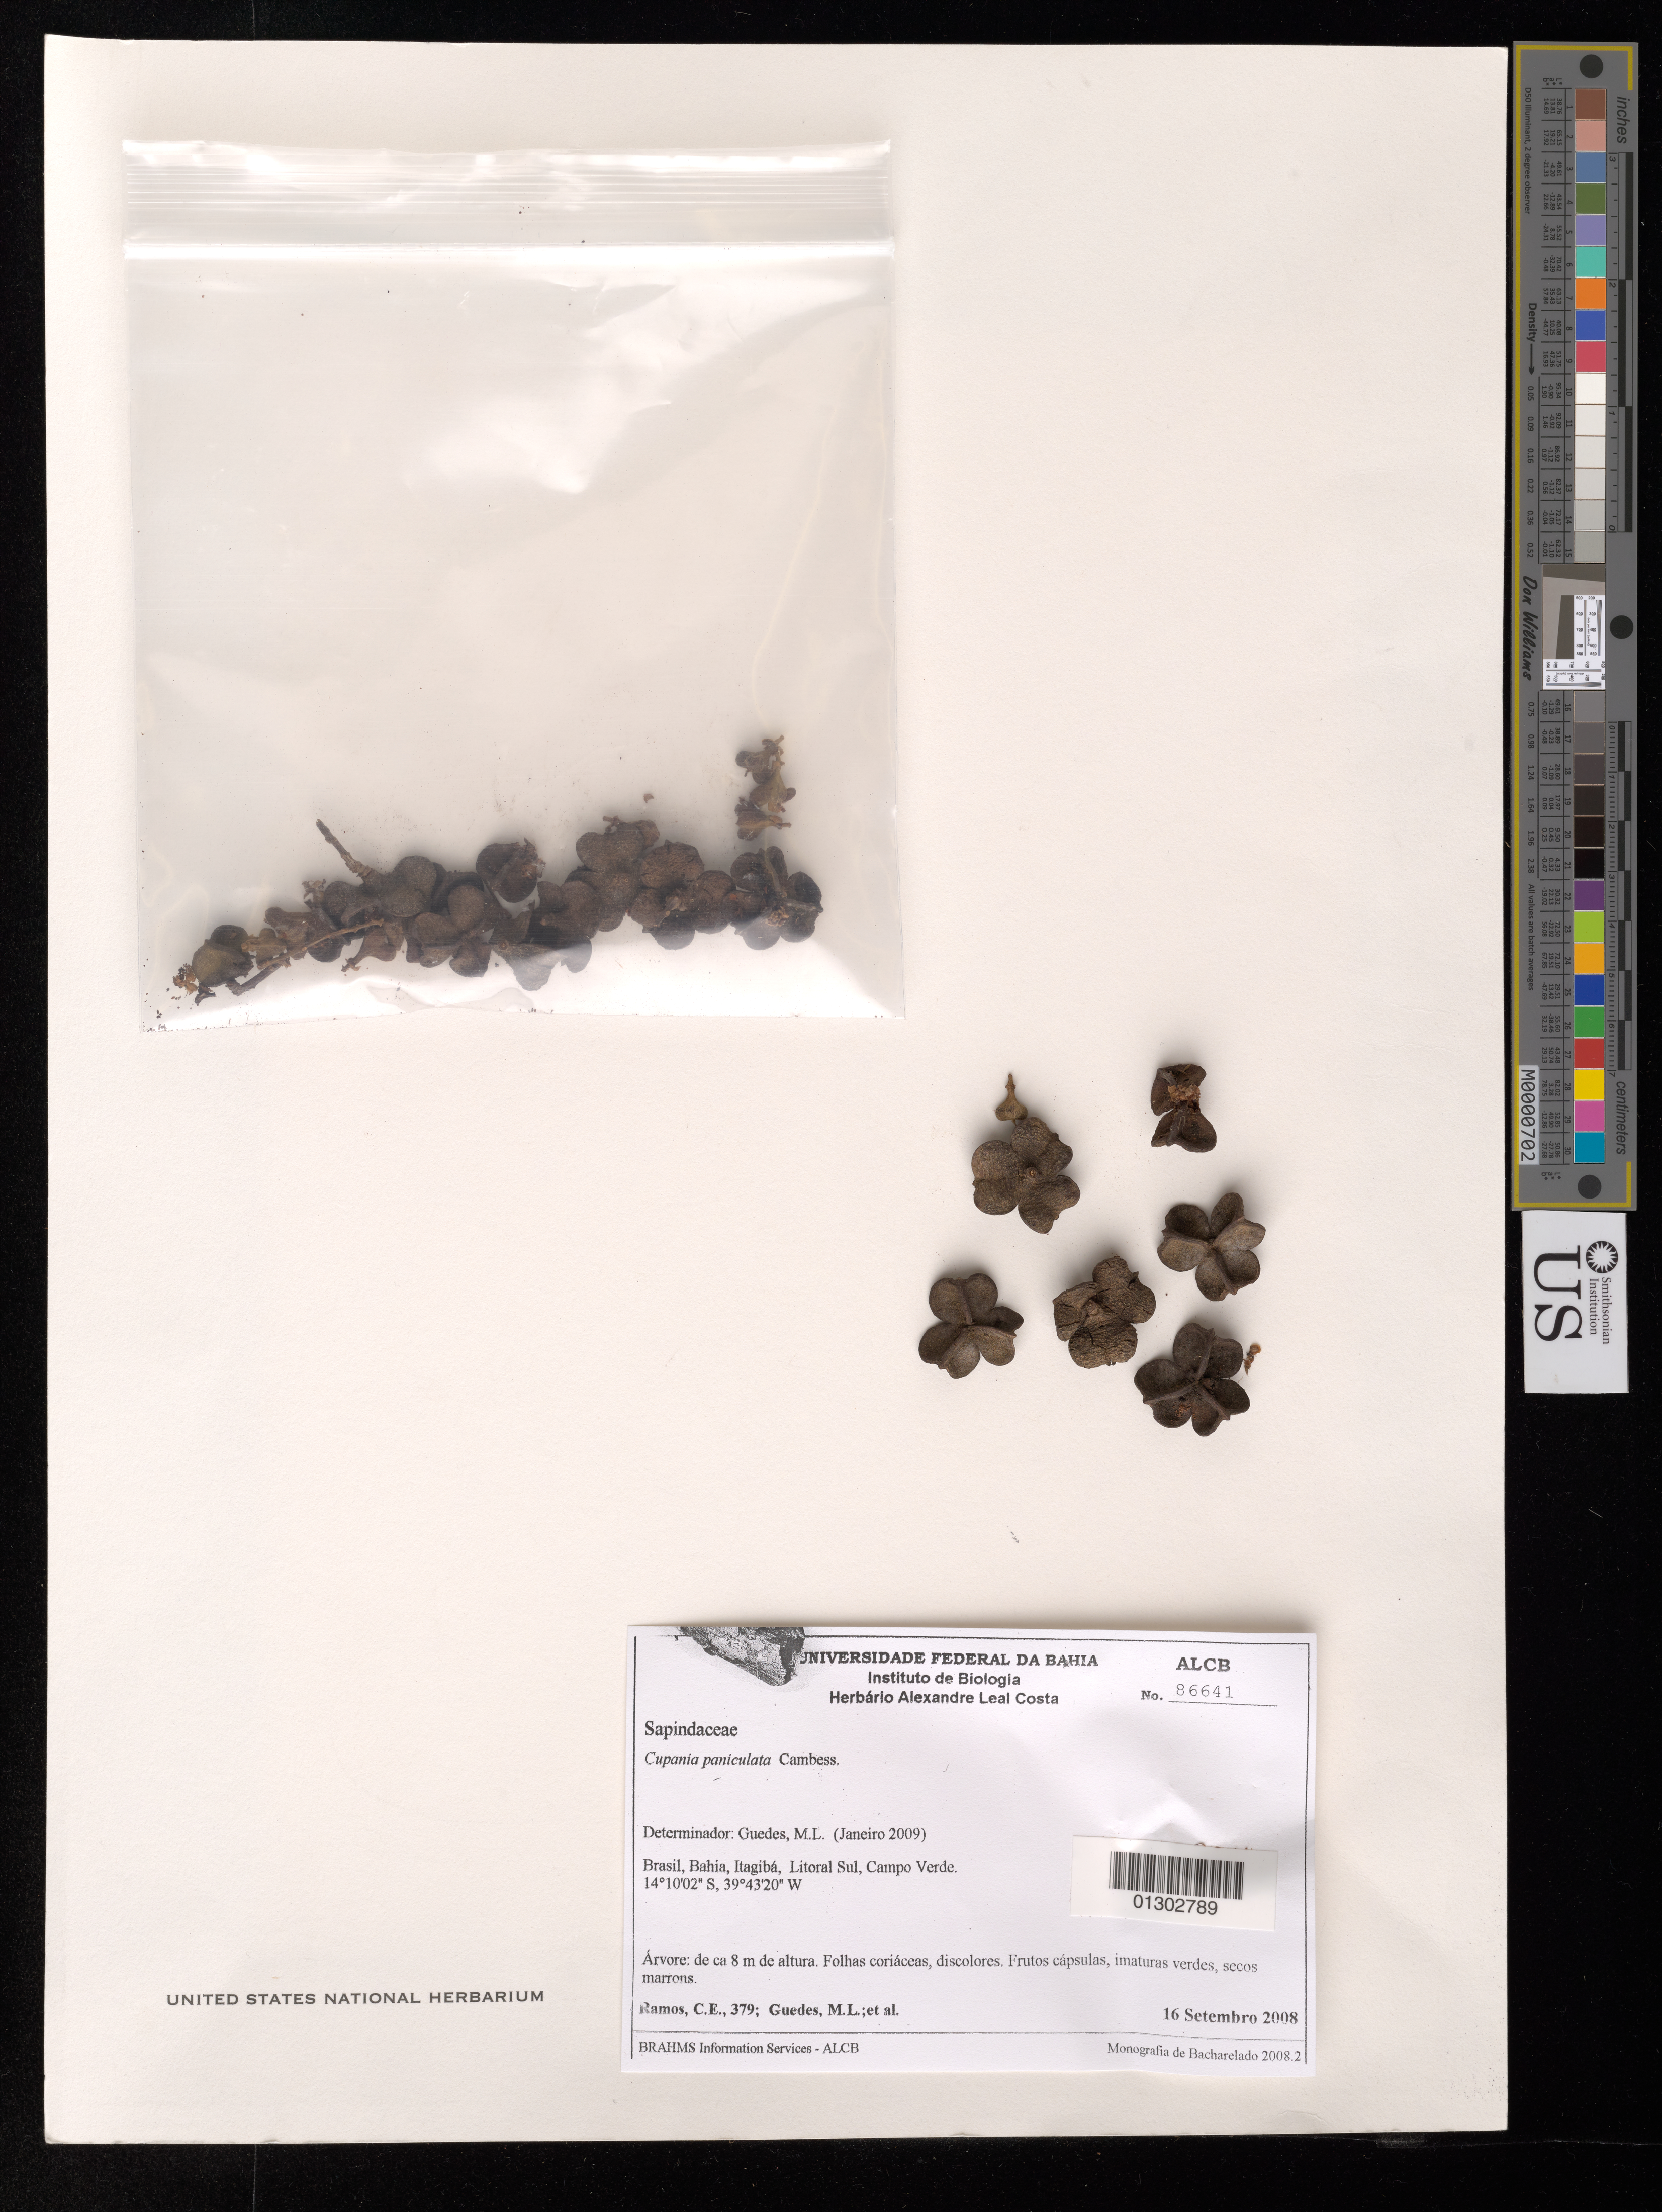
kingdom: Plantae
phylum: Tracheophyta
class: Magnoliopsida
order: Sapindales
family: Sapindaceae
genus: Cupania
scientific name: Cupania paniculata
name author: Cambess.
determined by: Guedes, M. L.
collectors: C. E. Ramos et al.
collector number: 379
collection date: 2008-09-16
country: Brazil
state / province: Bahia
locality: Itagibá, Litoral Sul, Campo Verde.